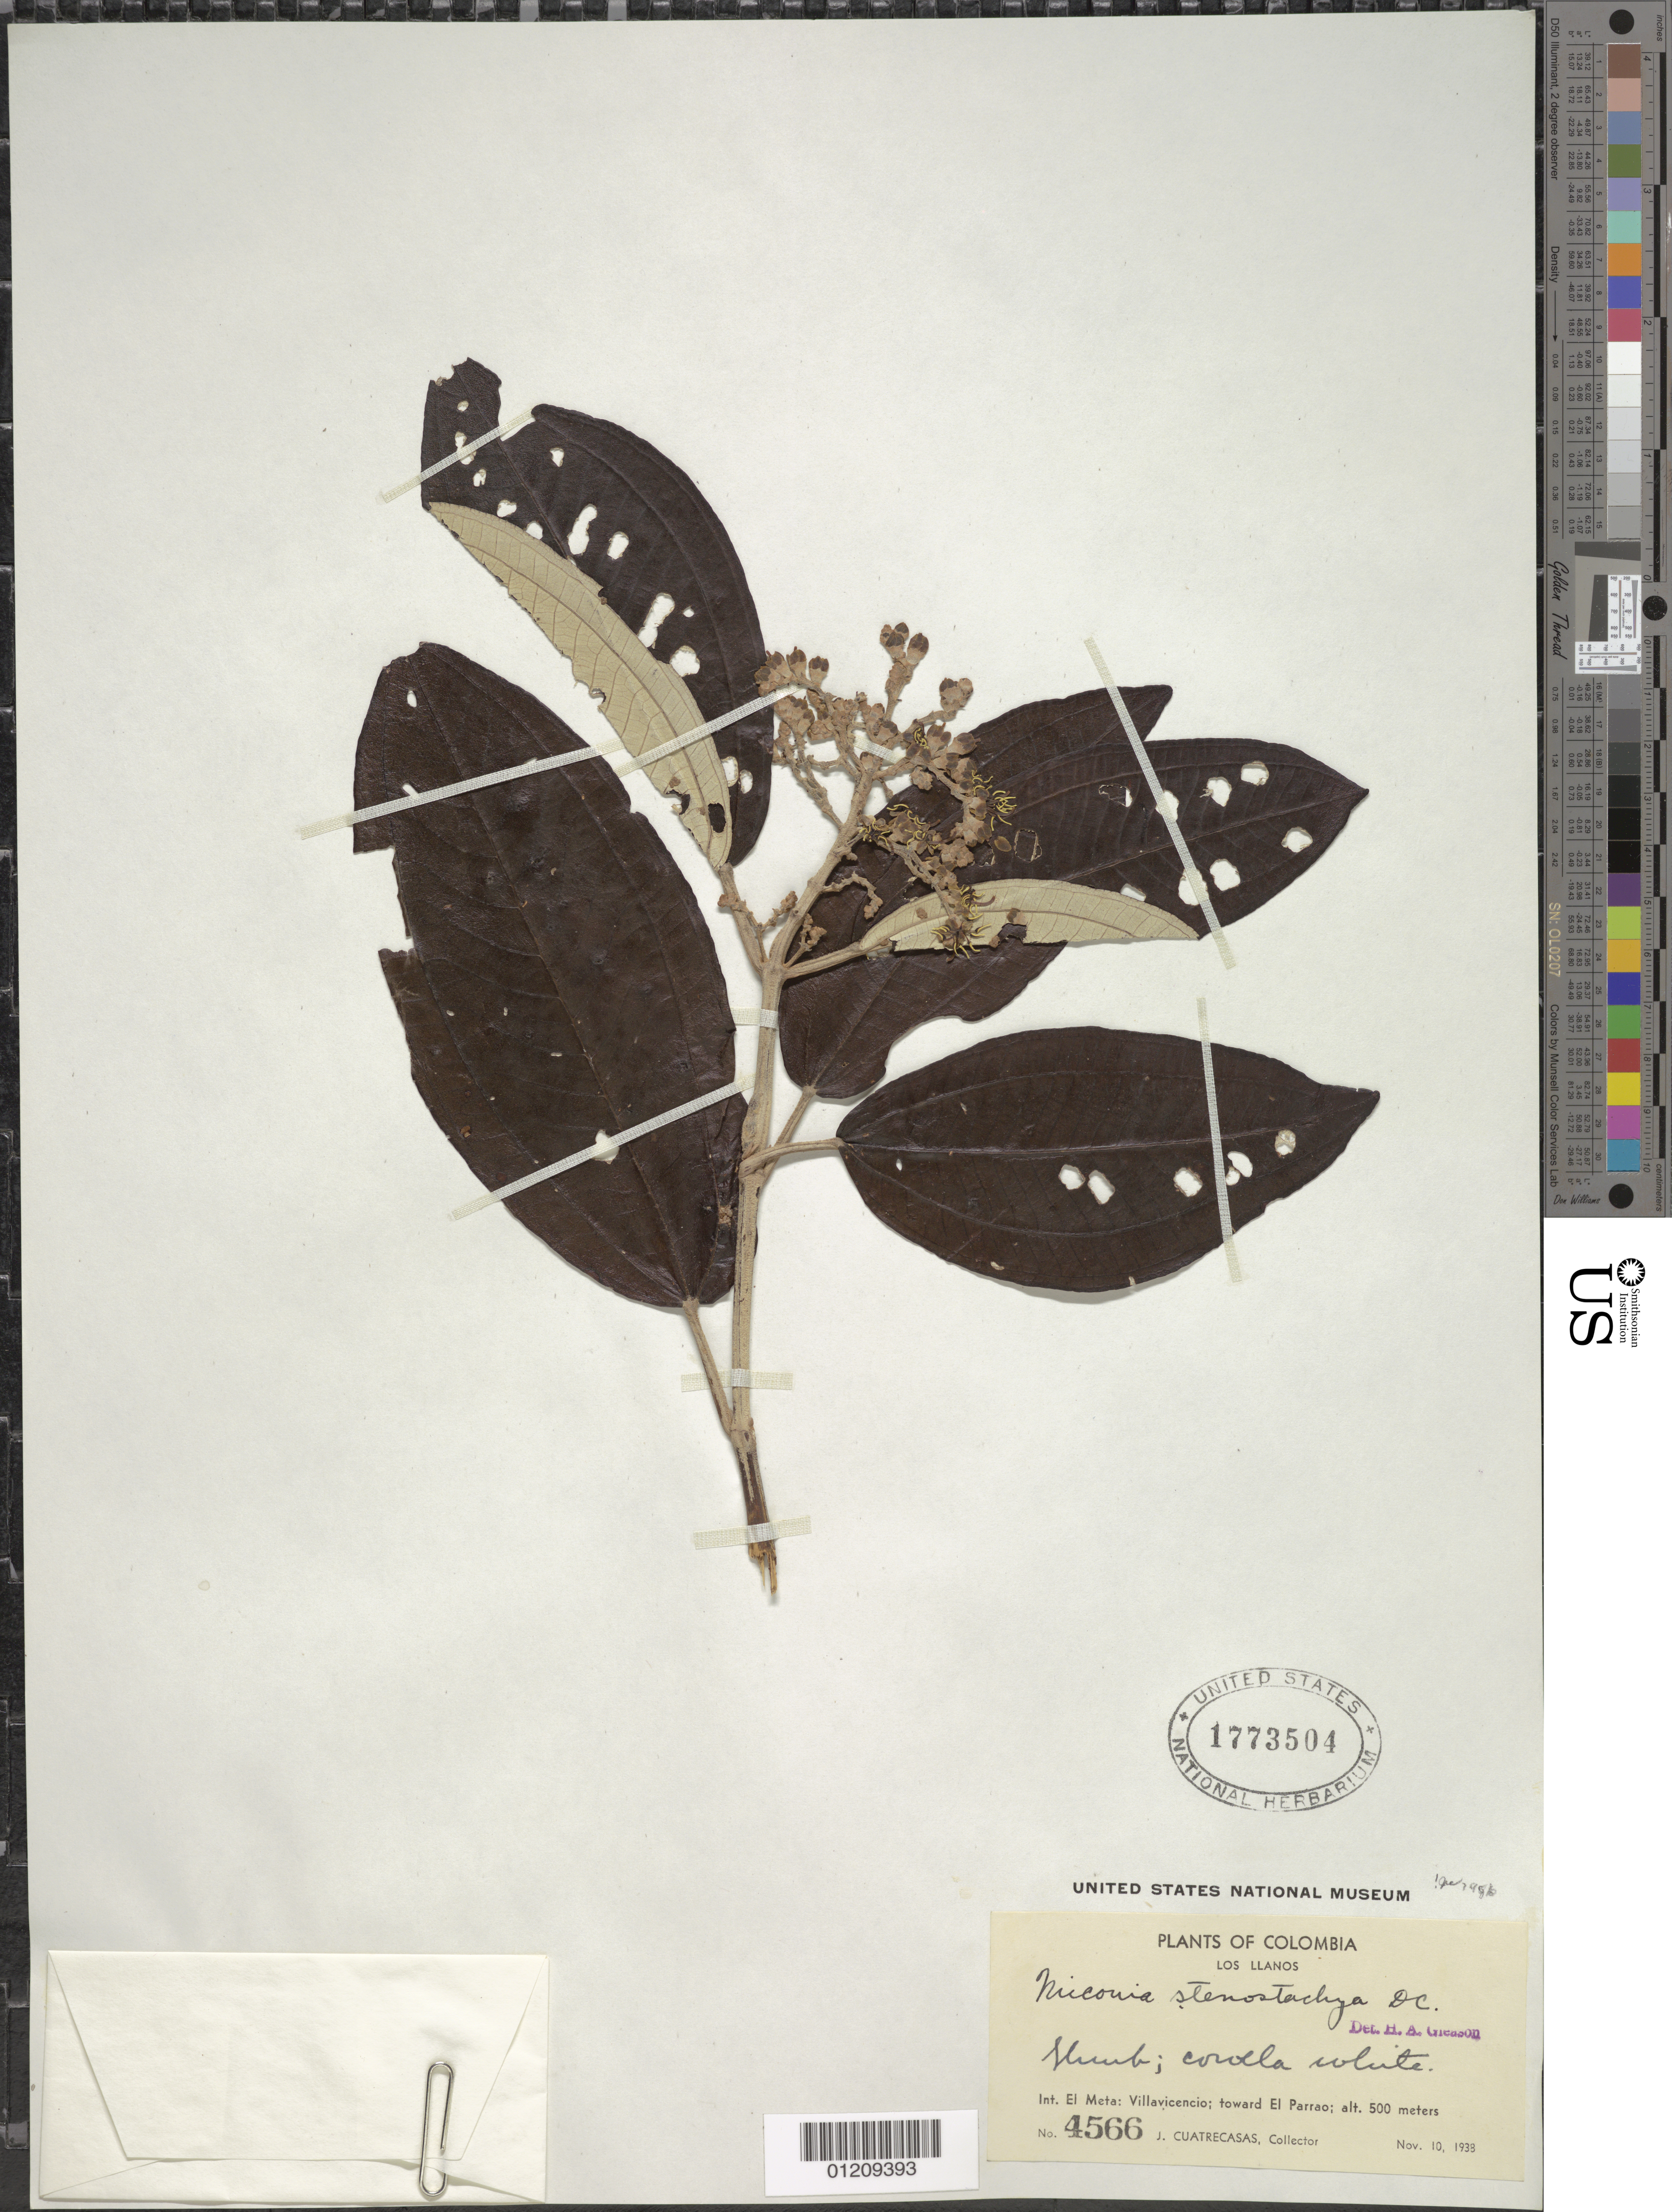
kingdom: Plantae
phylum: Tracheophyta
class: Magnoliopsida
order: Myrtales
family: Melastomataceae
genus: Miconia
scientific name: Miconia stenostachya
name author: DC.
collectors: J. Cuatrecasas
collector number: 4566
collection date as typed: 10 Nov 1938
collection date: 1938-11-10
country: Colombia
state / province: Meta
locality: Villavicencio, toward El Parrao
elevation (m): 500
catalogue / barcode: US 1773504